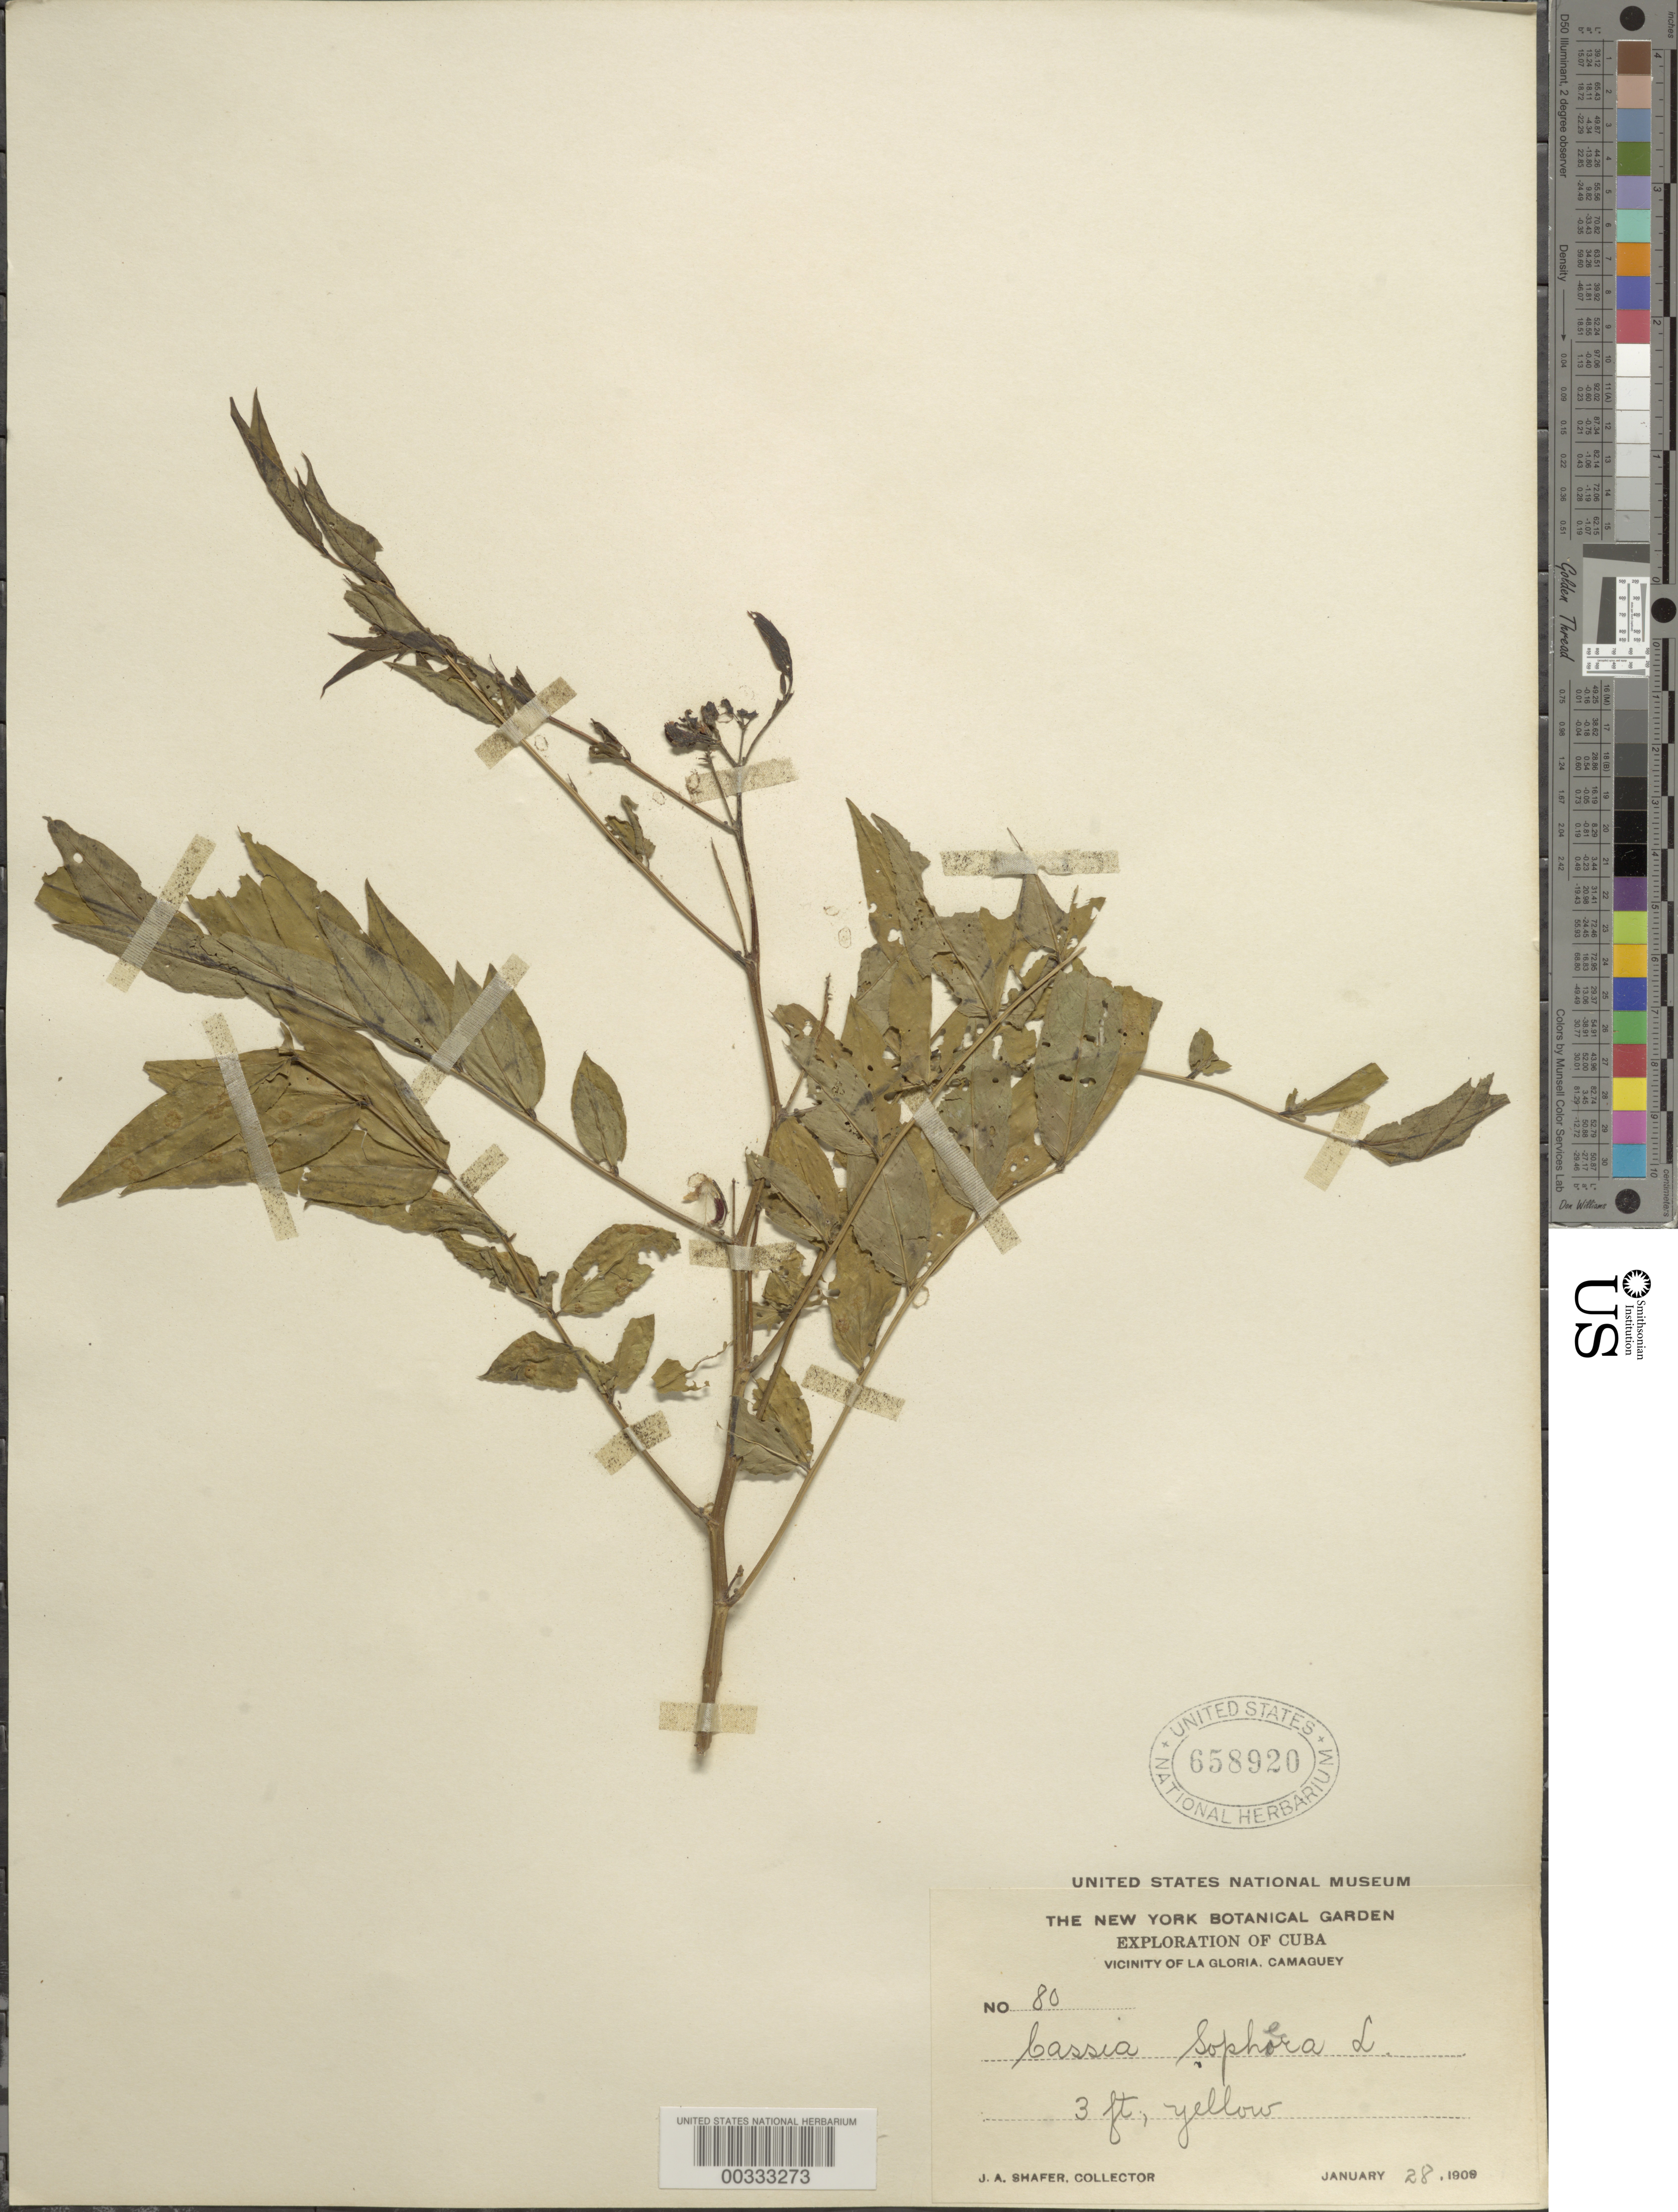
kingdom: Plantae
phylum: Tracheophyta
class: Magnoliopsida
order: Fabales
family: Fabaceae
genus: Senna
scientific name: Senna sophera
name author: (L.) Roxb.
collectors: J. A. Shafer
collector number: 80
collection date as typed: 28 Jan 1908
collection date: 1908-01-28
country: Cuba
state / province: Camagüey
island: Greater Antilles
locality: Vicinity of La Gloria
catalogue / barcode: US 658920